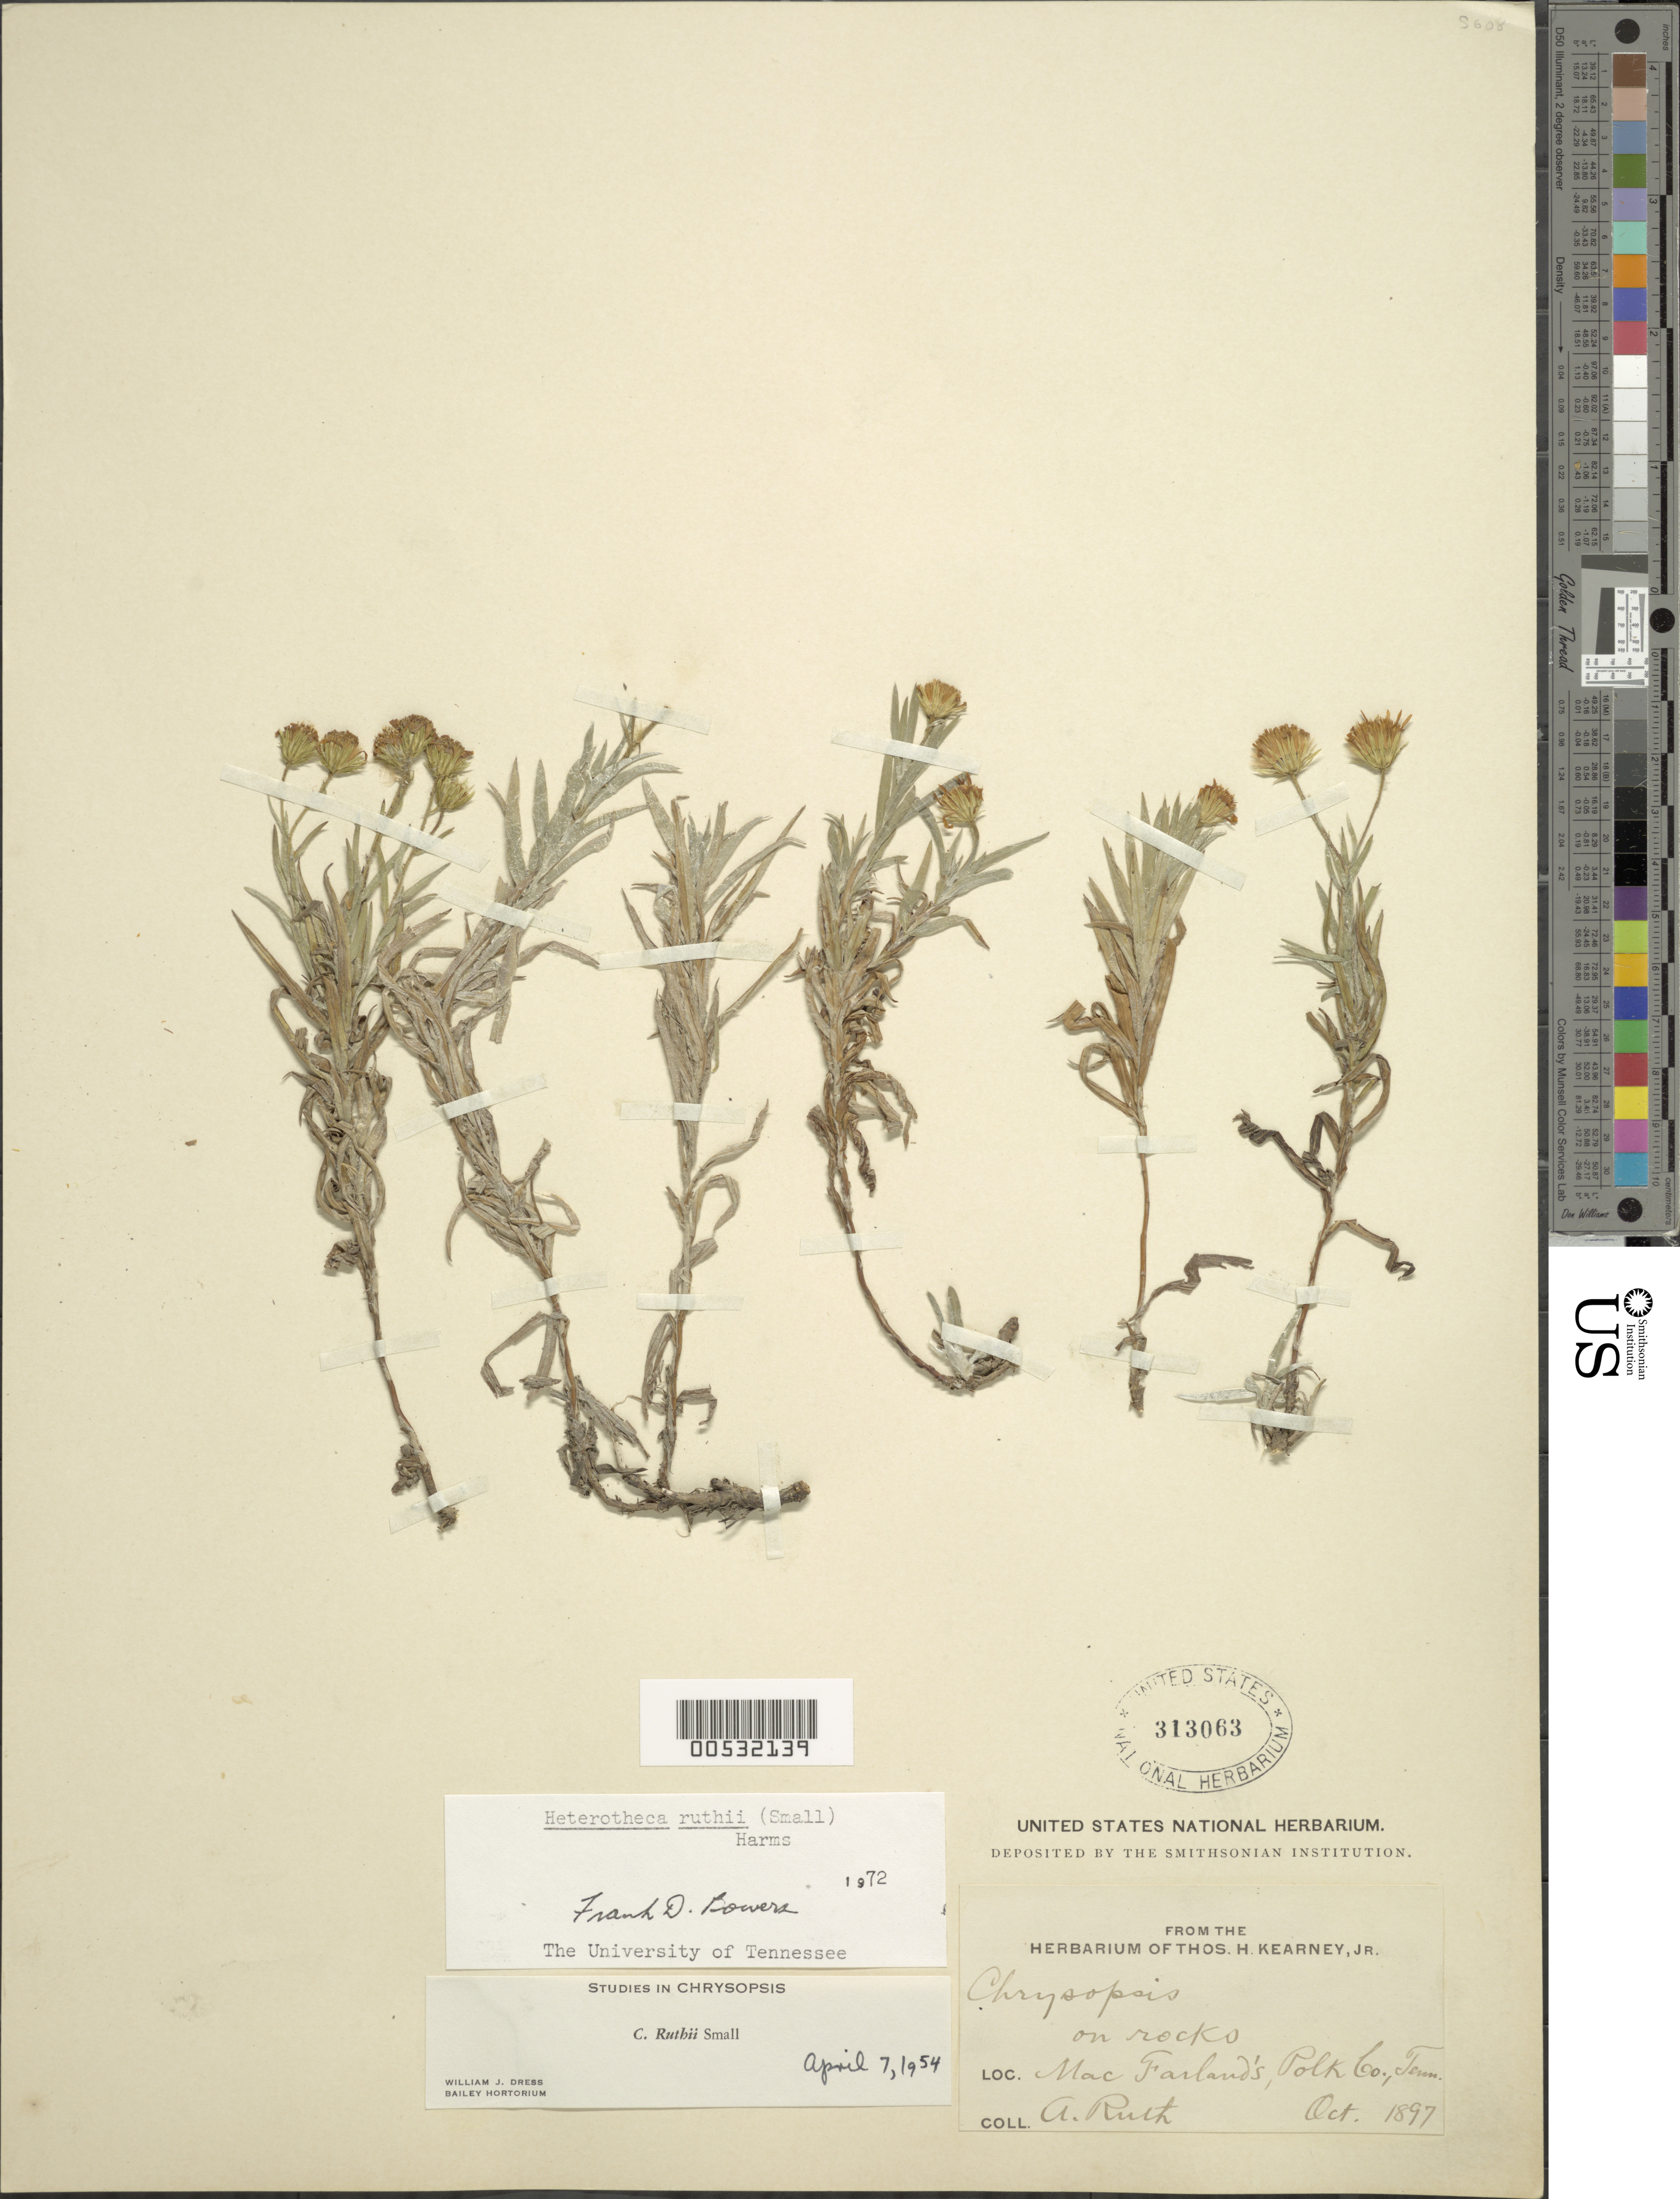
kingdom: Plantae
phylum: Tracheophyta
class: Magnoliopsida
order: Asterales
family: Asteraceae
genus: Pityopsis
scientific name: Pityopsis ruthii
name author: (Small) Small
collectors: A. Ruth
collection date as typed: Oct 1897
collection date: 1897-10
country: United States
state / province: Tennessee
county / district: Polk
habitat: On rocks.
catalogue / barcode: US 313063